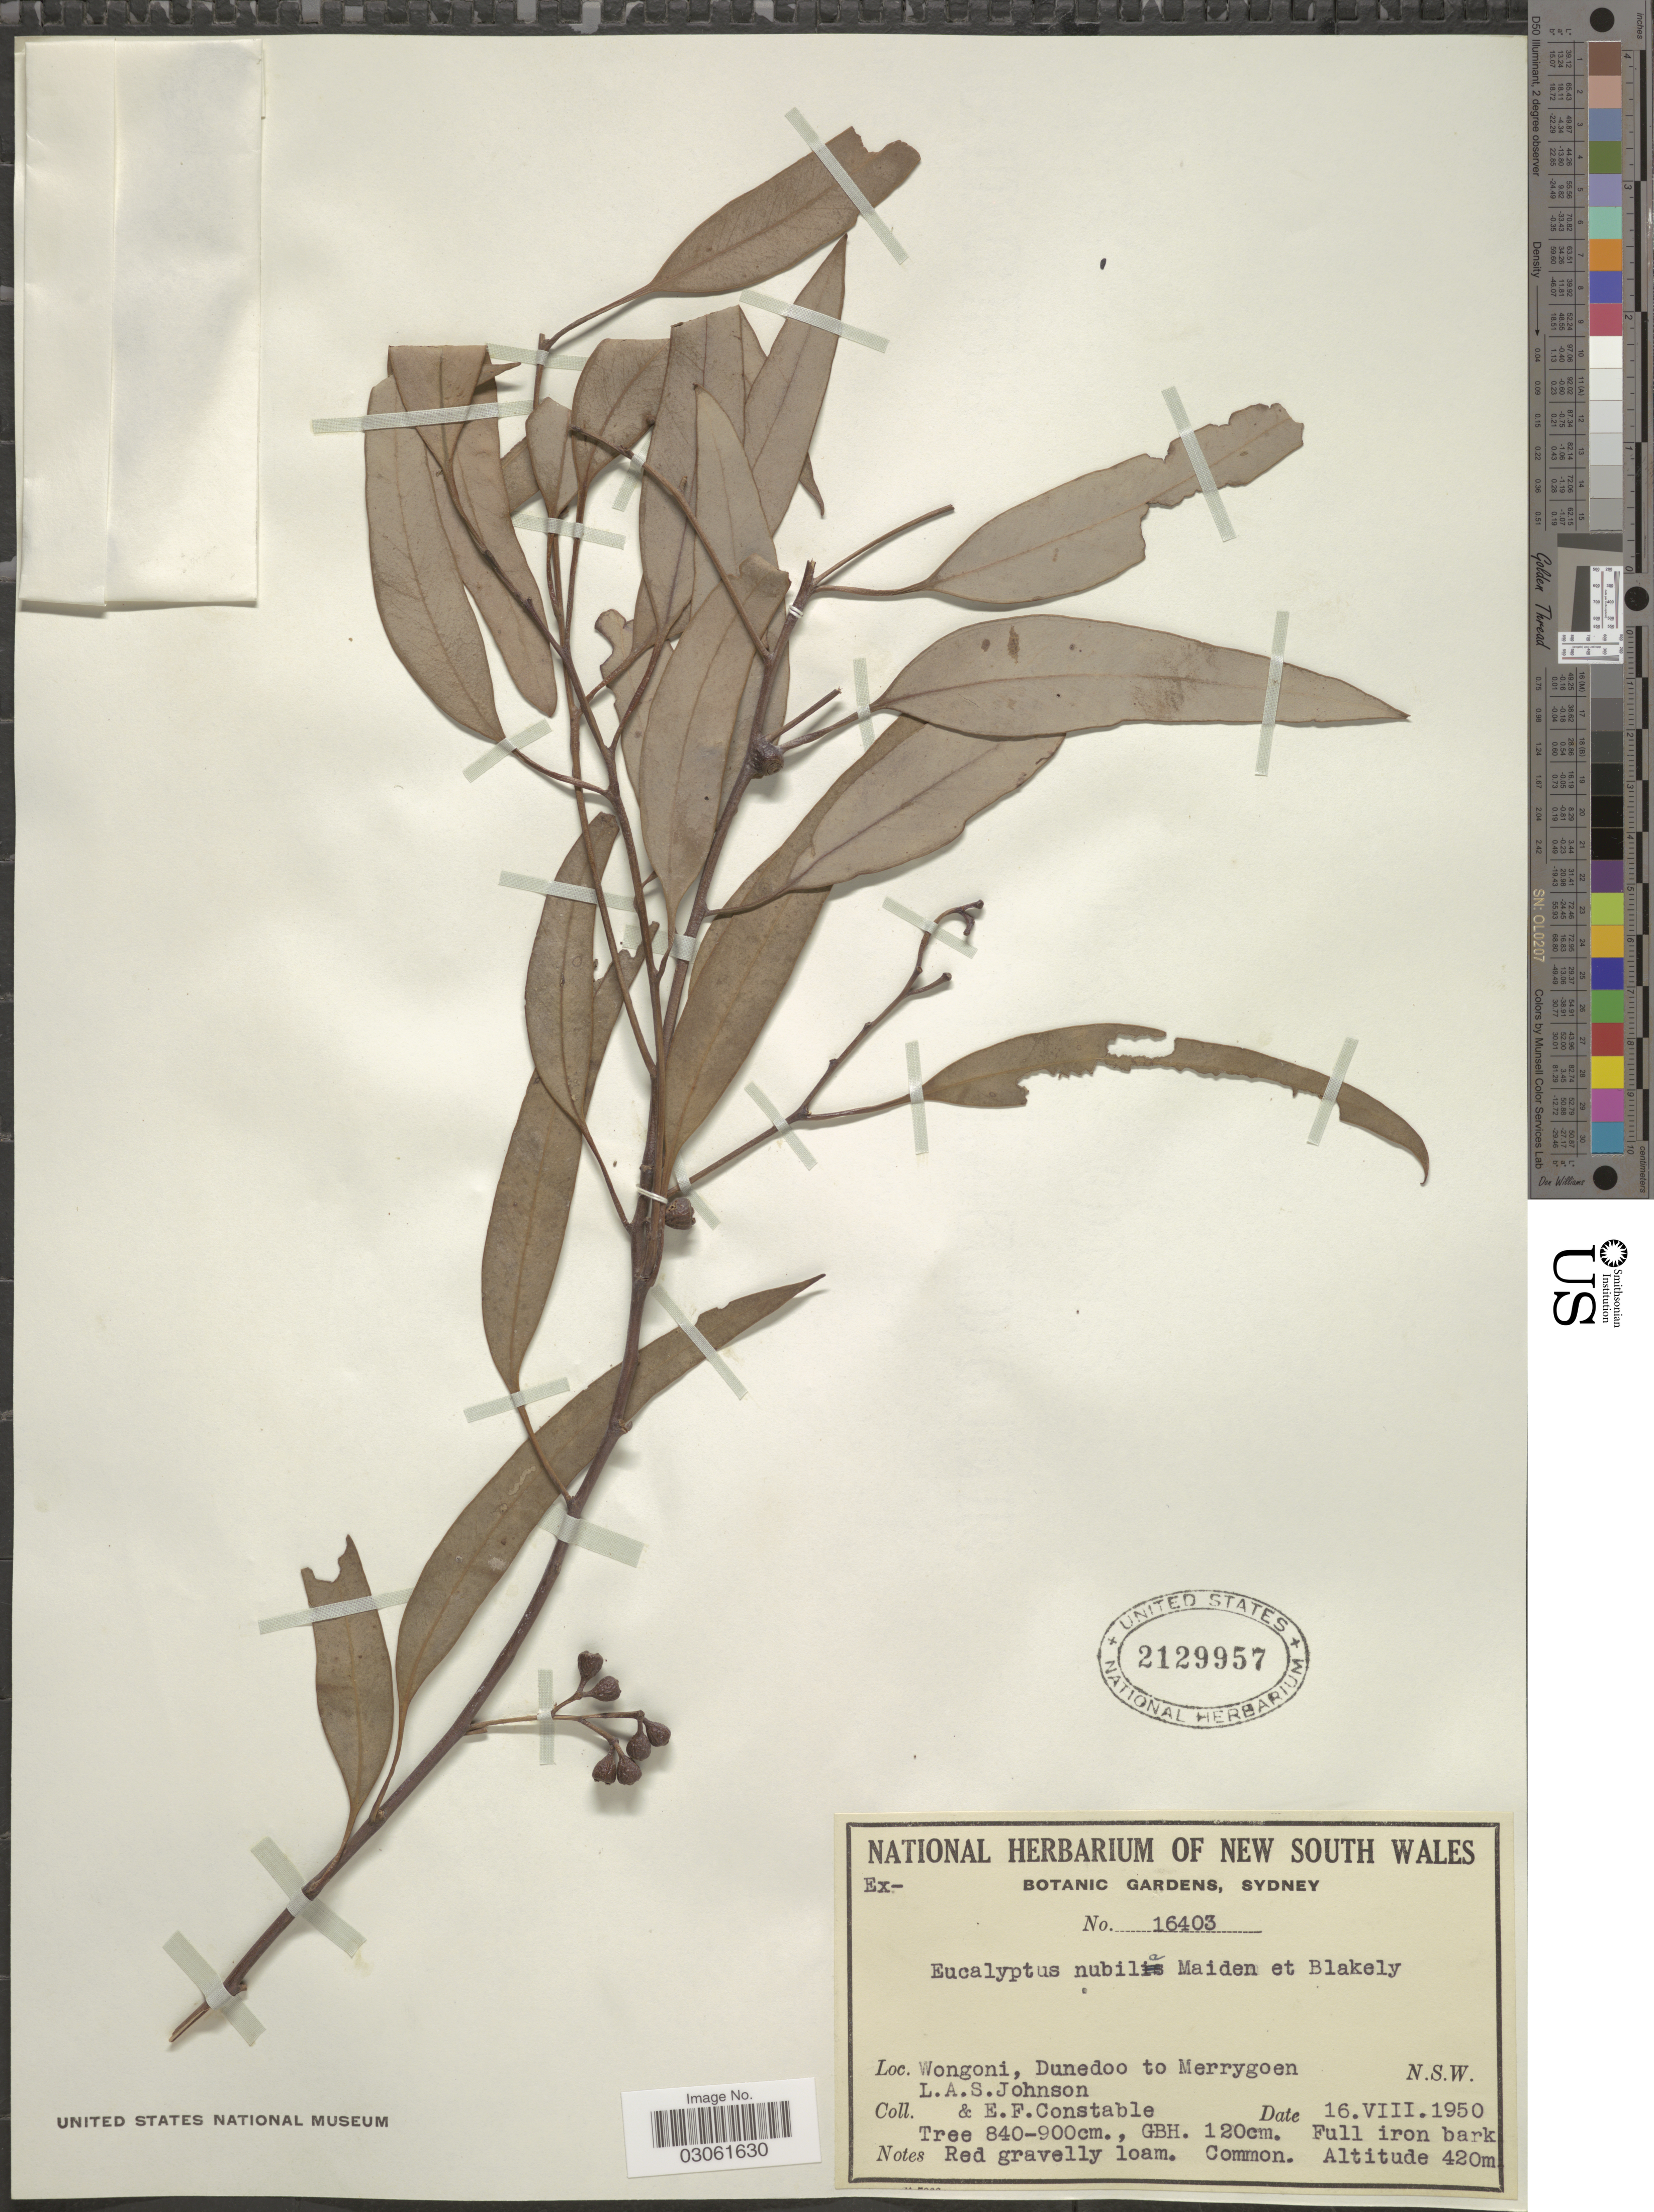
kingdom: Plantae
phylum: Tracheophyta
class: Magnoliopsida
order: Myrtales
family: Myrtaceae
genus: Eucalyptus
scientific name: Eucalyptus nubilis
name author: Maiden & Blakely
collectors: L. A. S. Johnson & E. F. Constable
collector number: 16403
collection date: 1950-08-16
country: Australia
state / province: New South Wales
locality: Wongoni, Dunedoo to Merrygoen.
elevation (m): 420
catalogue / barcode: US 2129957